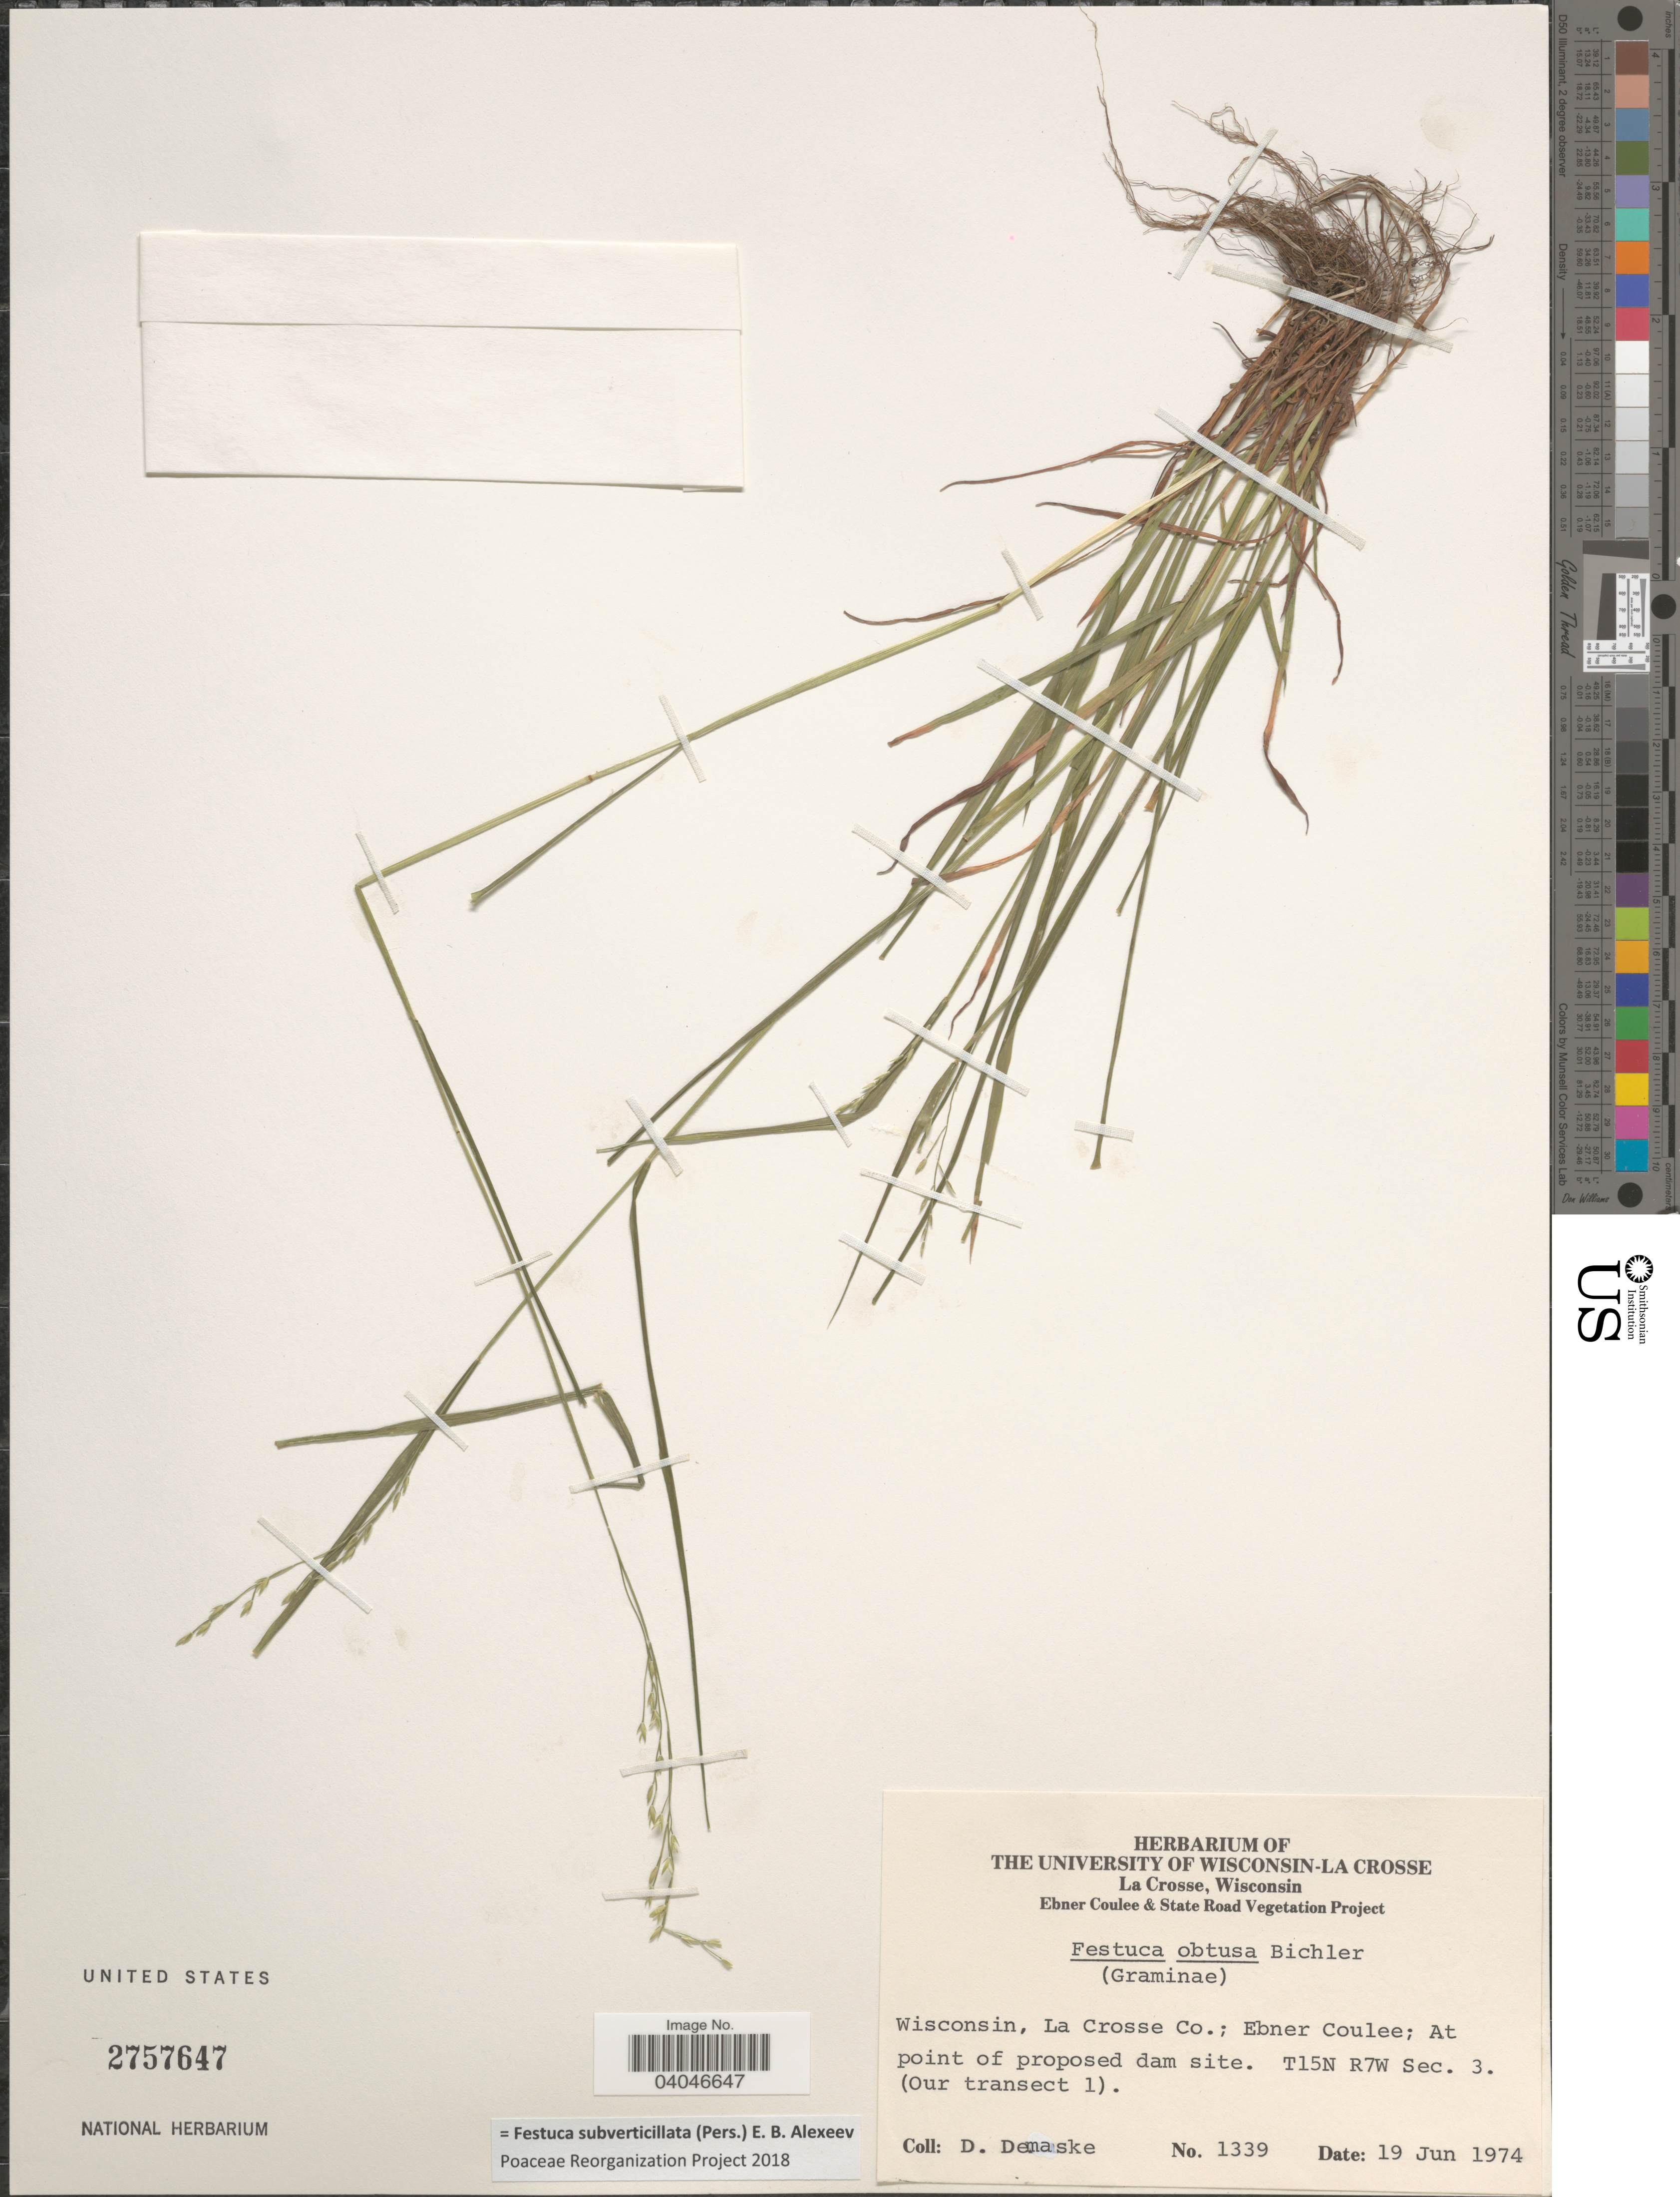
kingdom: Plantae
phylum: Tracheophyta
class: Liliopsida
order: Poales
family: Poaceae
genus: Festuca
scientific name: Festuca subverticillata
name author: (Pers.) E.B. Alexeev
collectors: D. Demaske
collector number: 1339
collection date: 1974-06-19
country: United States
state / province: Wisconsin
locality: La Crosse Co., Ebner Coulee; At point of proposed dam site. T15N R7W Sec. 3. (Our transect 1).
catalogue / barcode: US 2757647